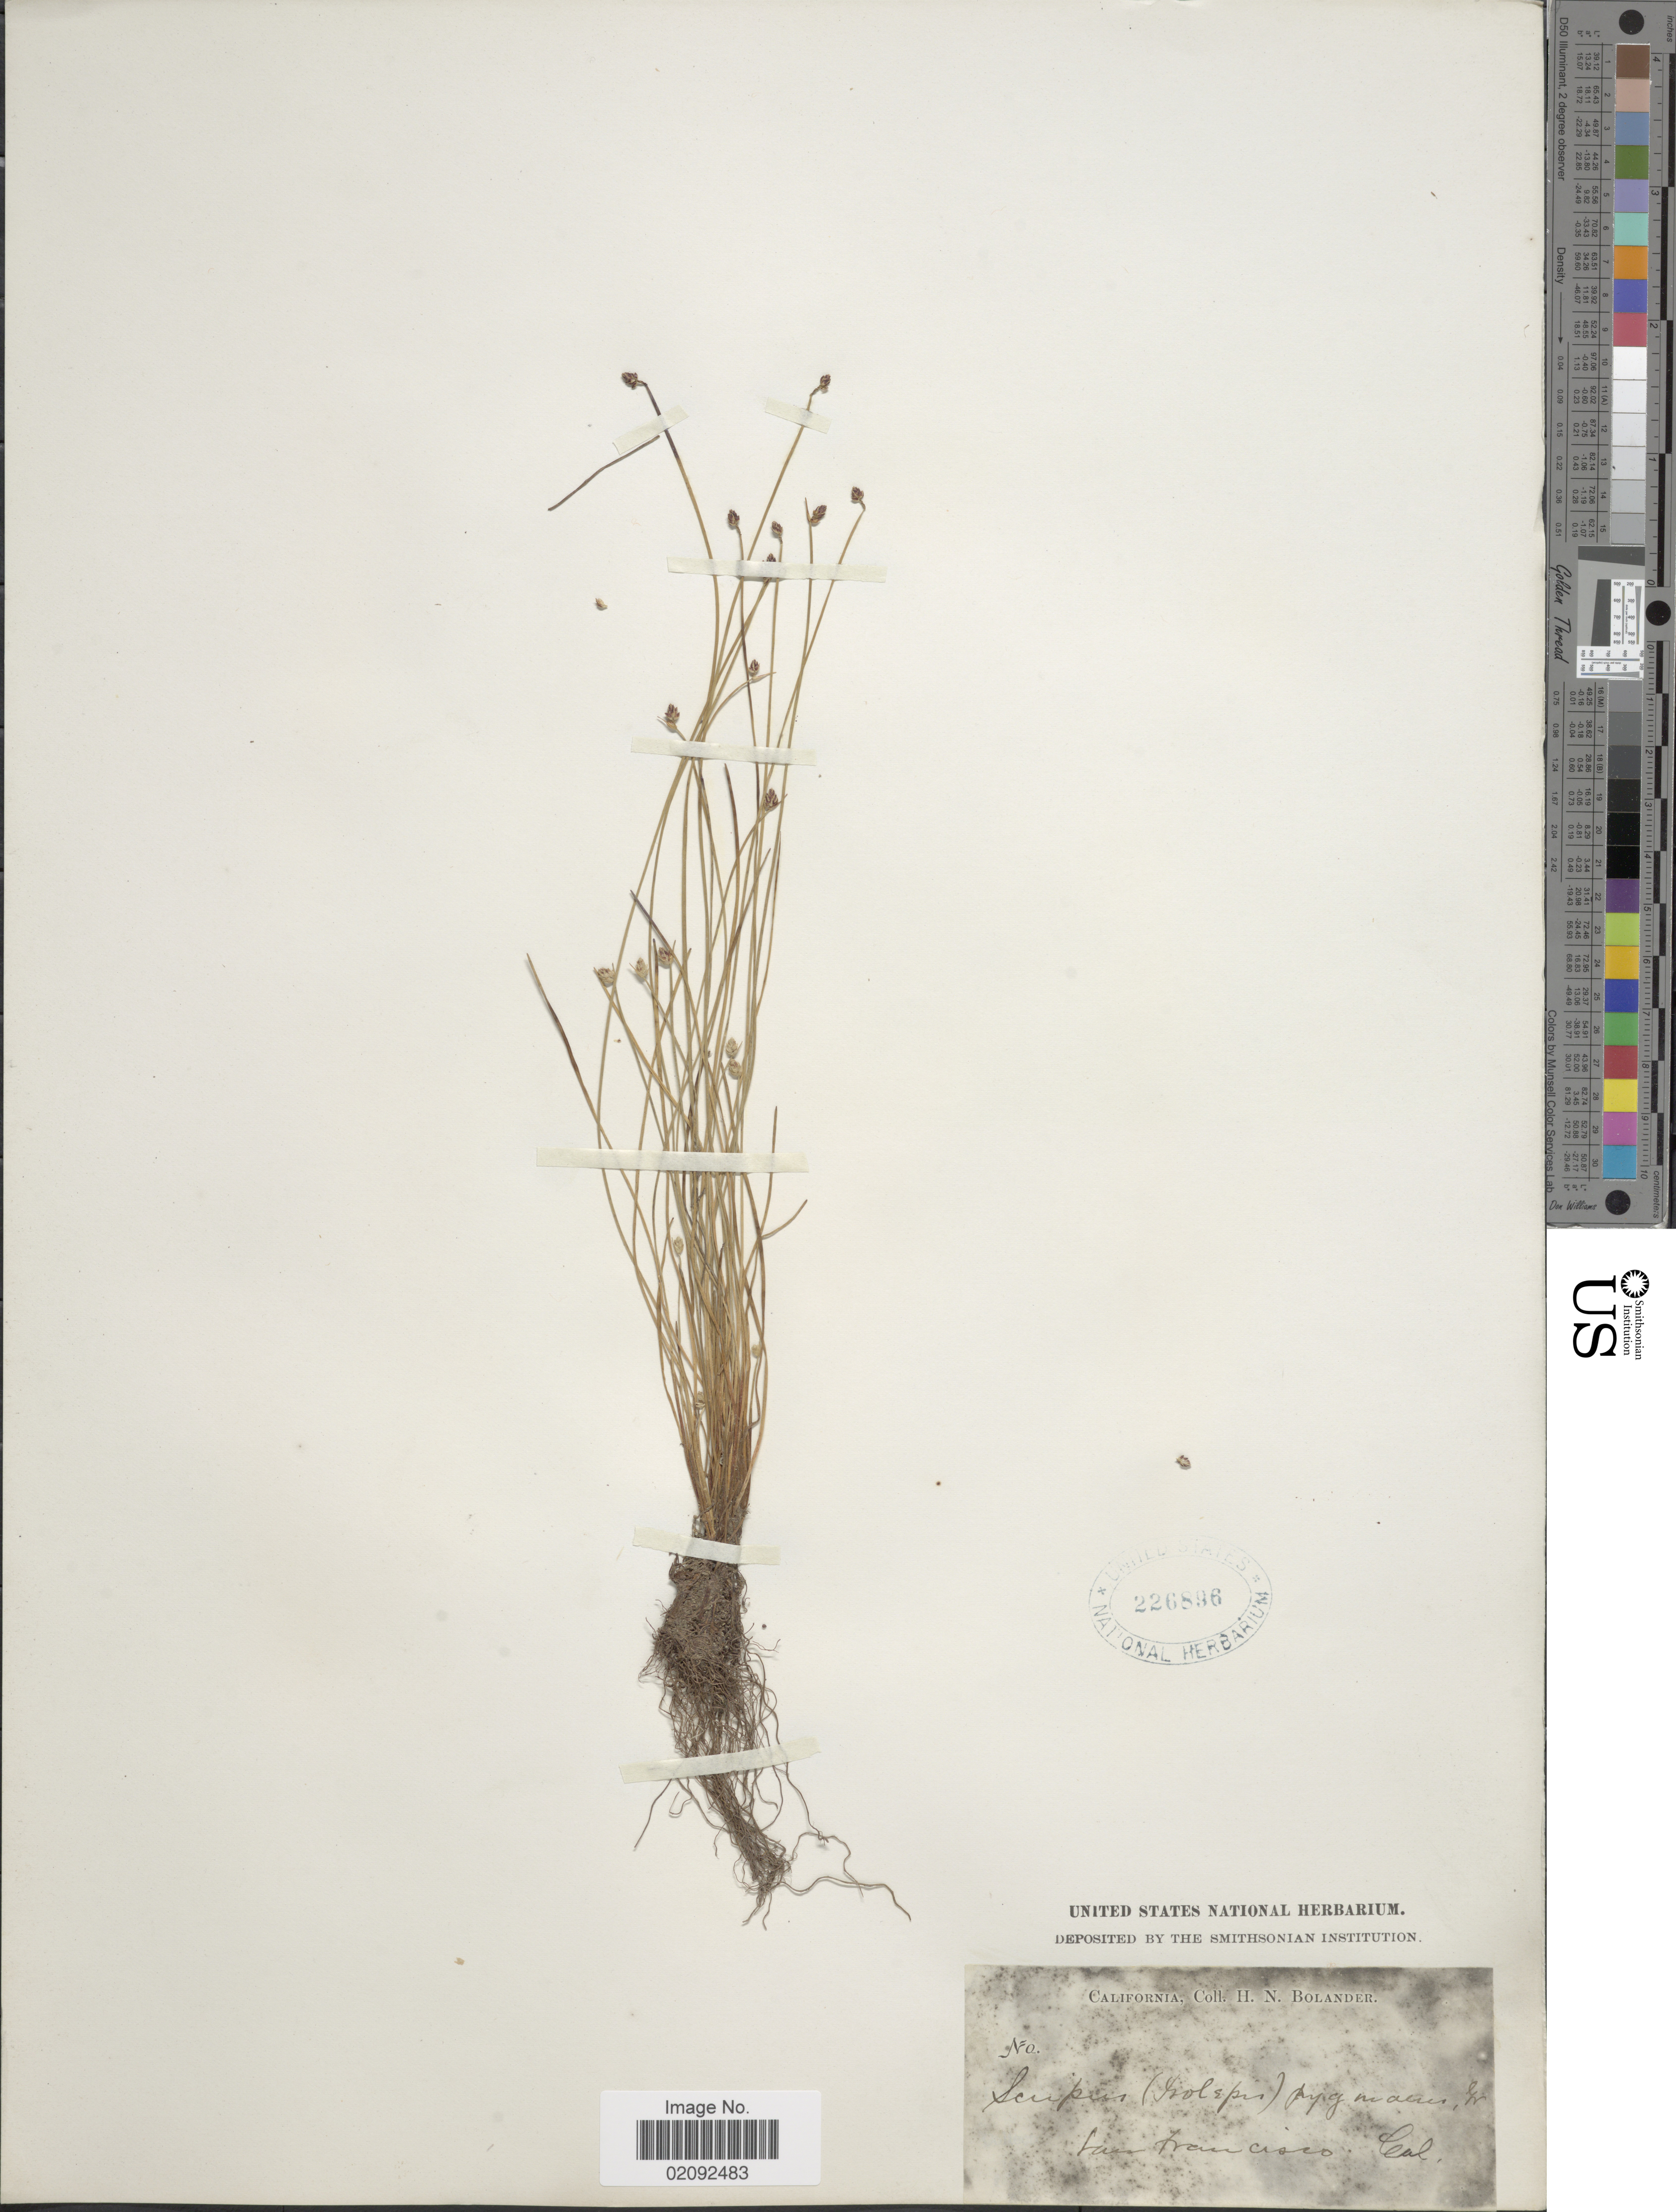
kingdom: Plantae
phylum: Tracheophyta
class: Liliopsida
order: Poales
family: Cyperaceae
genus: Isolepis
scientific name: Isolepis cernua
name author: (Vahl) Roem. & Schult.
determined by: Strong, Mark T., (BOT), Smithsonian Institution - National Museum of Natural History (UNITED STATES)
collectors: H. Bolander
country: United States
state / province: California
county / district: San Francisco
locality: San Francisco.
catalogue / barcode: US 226896